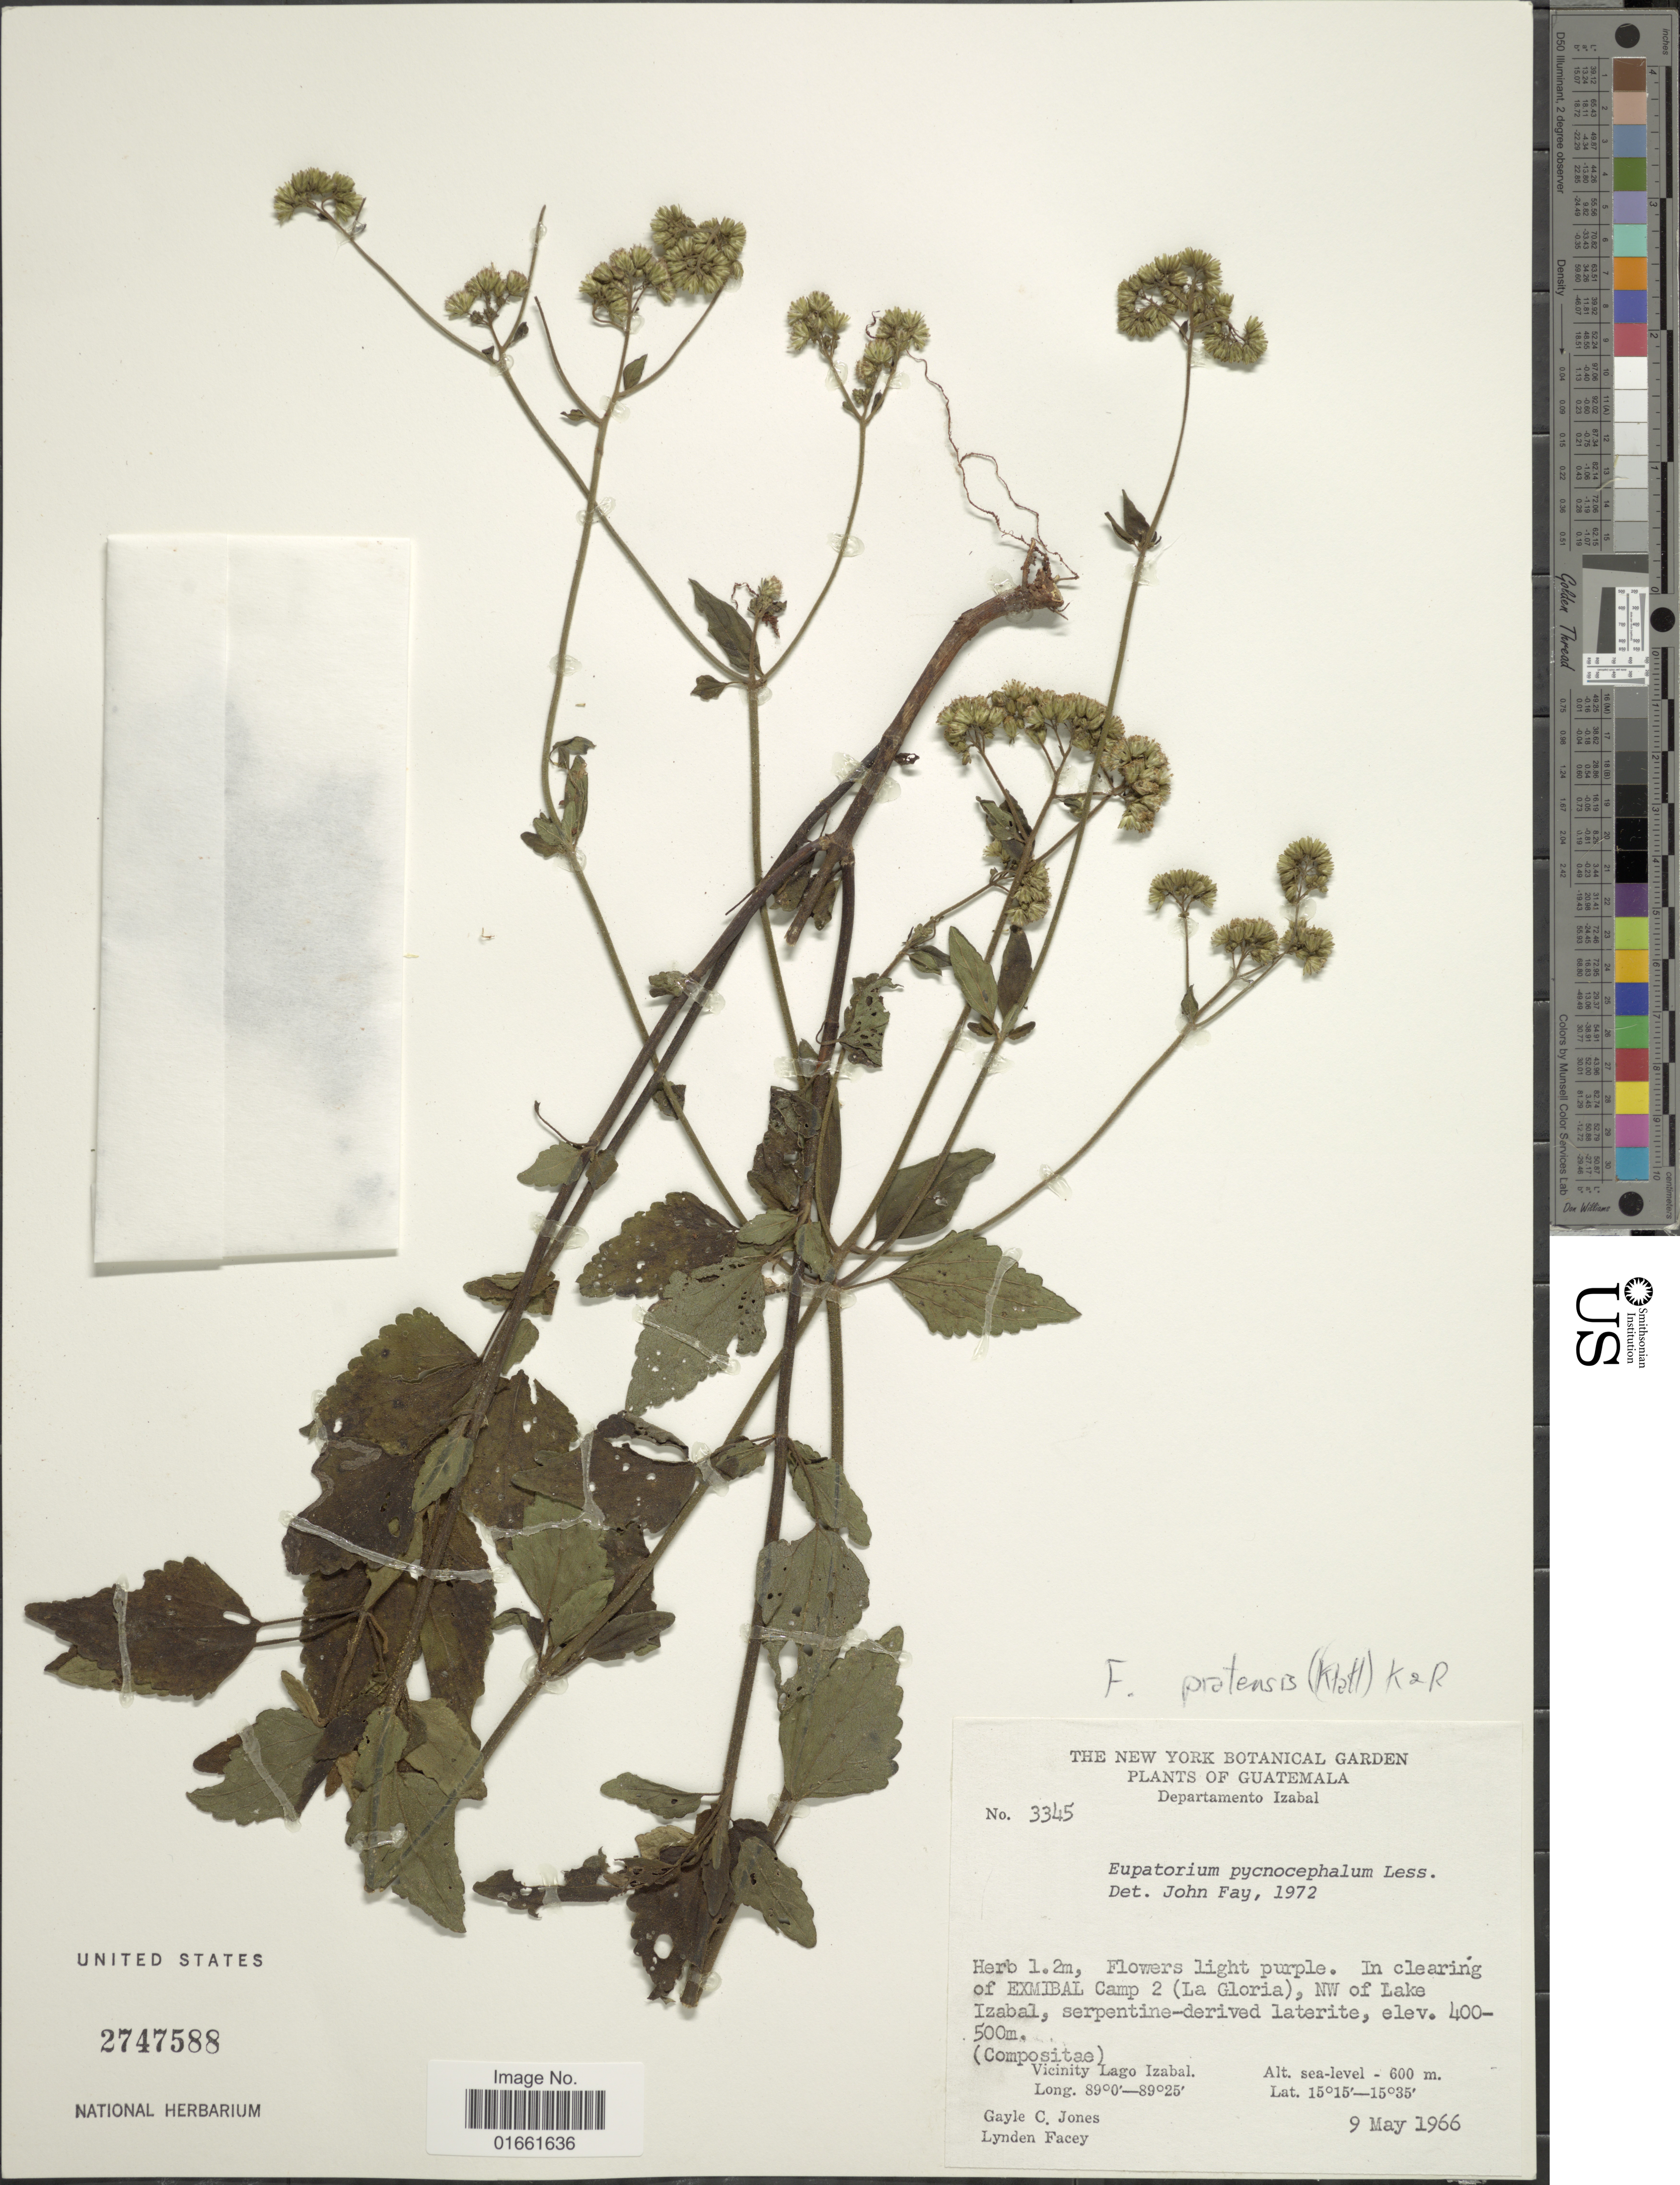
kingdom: Plantae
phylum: Tracheophyta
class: Magnoliopsida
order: Asterales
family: Asteraceae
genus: Fleischmannia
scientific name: Fleischmannia pratensis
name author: (Klatt) R.M. King & H. Rob.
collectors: G. C. Jones & L. Facey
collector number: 3345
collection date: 1966-05-09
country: Guatemala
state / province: Izabal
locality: Departamento Izabal, in clearing of Exmibal Camp 2 ( La Gloria ), Nw of Lake Izabel.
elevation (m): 400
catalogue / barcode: US 2747588